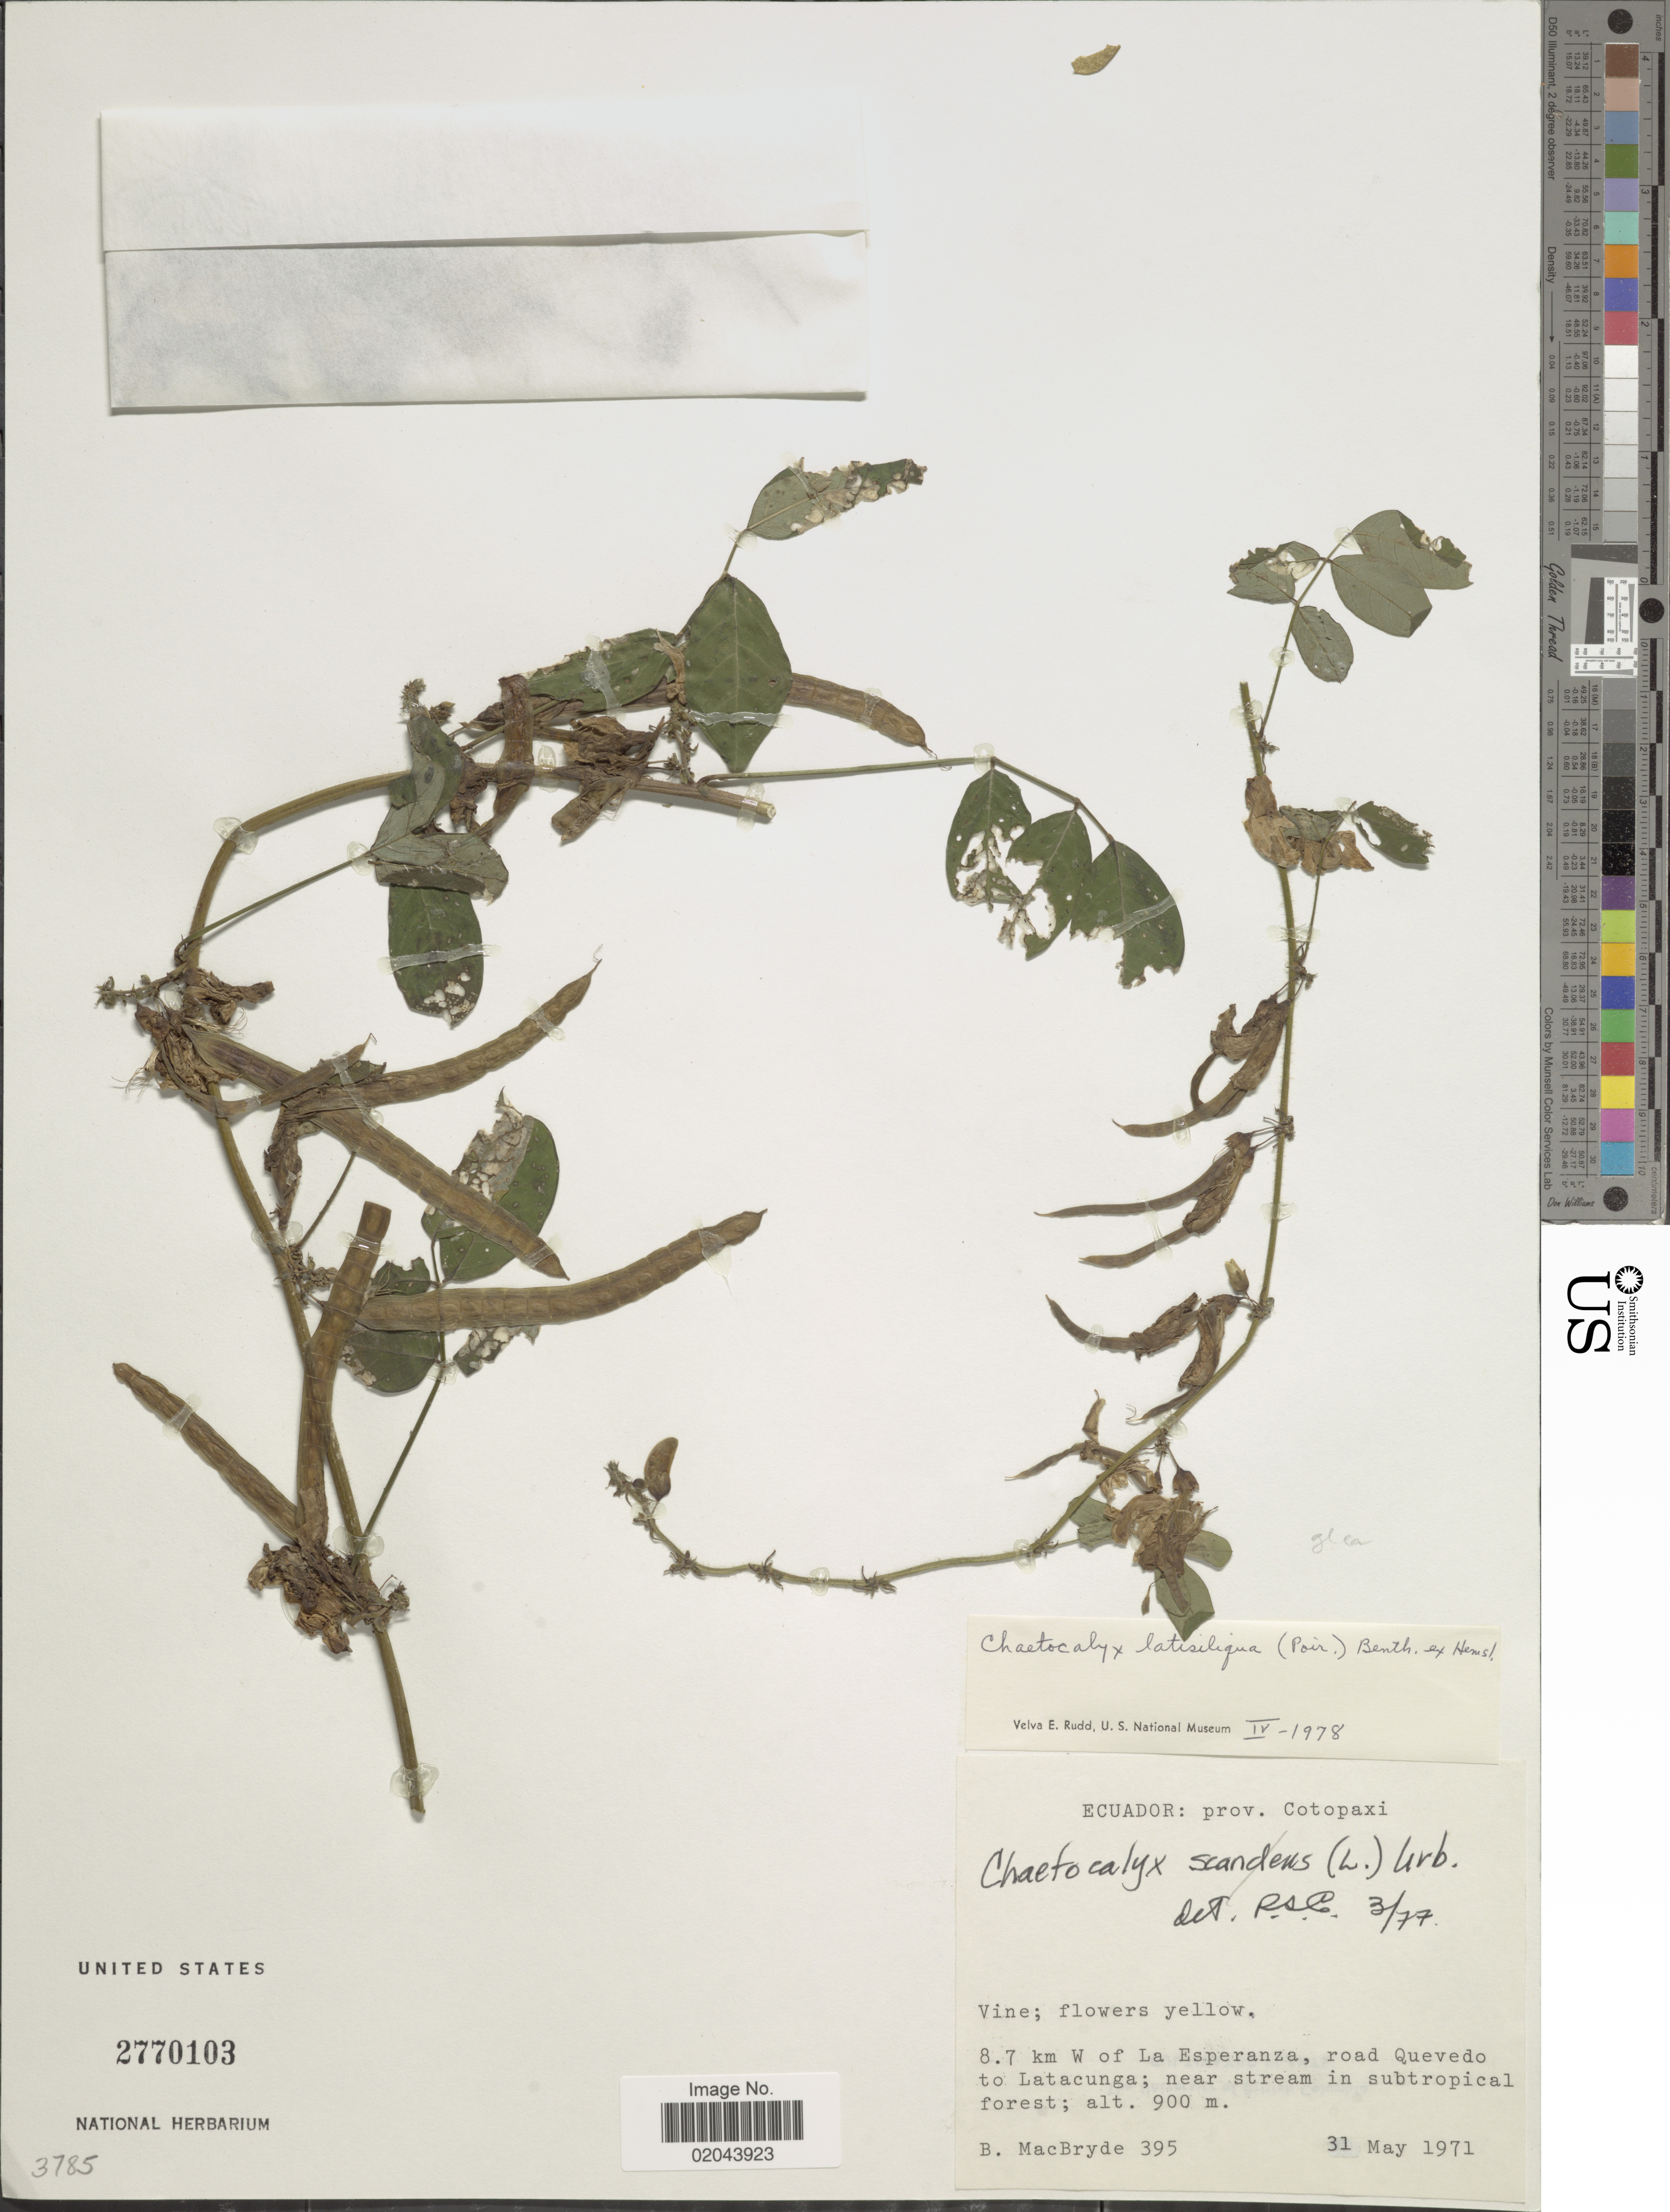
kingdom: Plantae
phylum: Tracheophyta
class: Magnoliopsida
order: Fabales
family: Fabaceae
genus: Chaetocalyx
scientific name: Chaetocalyx latisiliqua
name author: (Poir.) Benth. ex Hemsl.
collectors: B. MacBryde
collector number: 395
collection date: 1971-05-31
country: Ecuador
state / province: Cotopaxi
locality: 8.7 km W la Esperanza, road Quevedo to Latacunga; near stream in subtropical forest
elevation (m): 900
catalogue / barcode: US 2770103